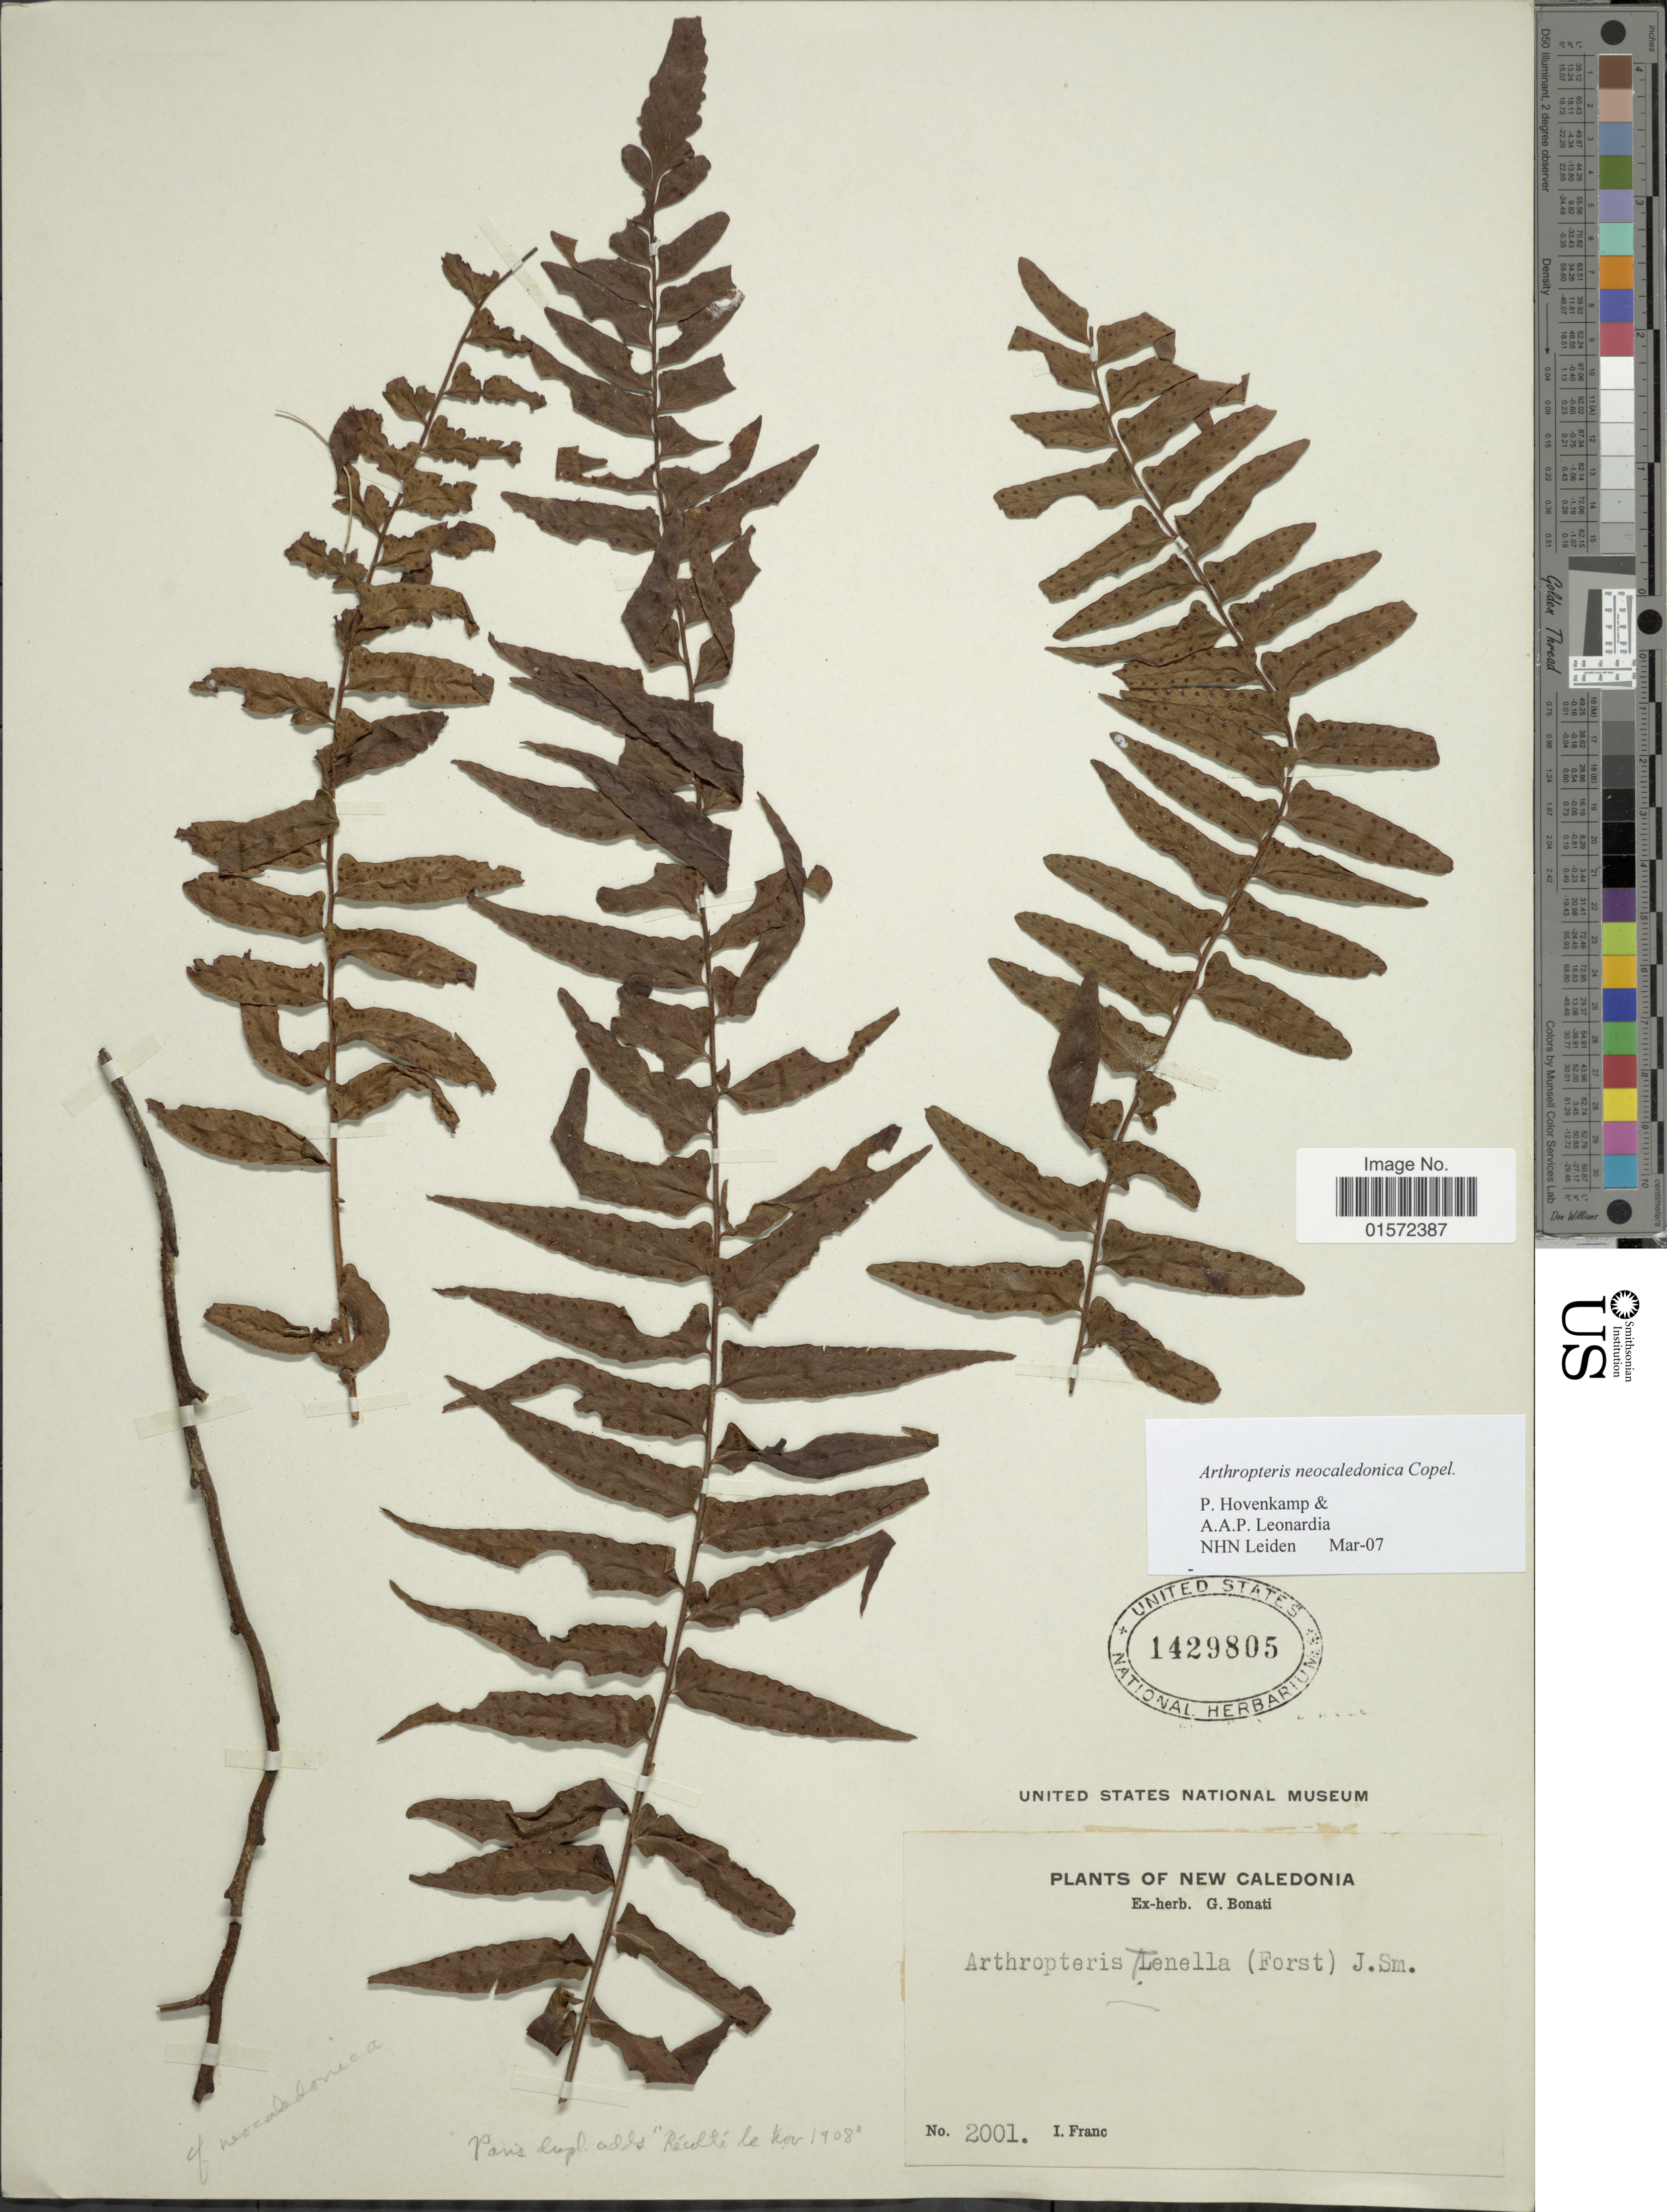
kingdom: Plantae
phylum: Tracheophyta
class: Polypodiopsida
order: Polypodiales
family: Tectariaceae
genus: Arthropteris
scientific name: Arthropteris neocaledonica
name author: Copel.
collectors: I. Franc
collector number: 2001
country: New Caledonia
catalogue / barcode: US 1429805